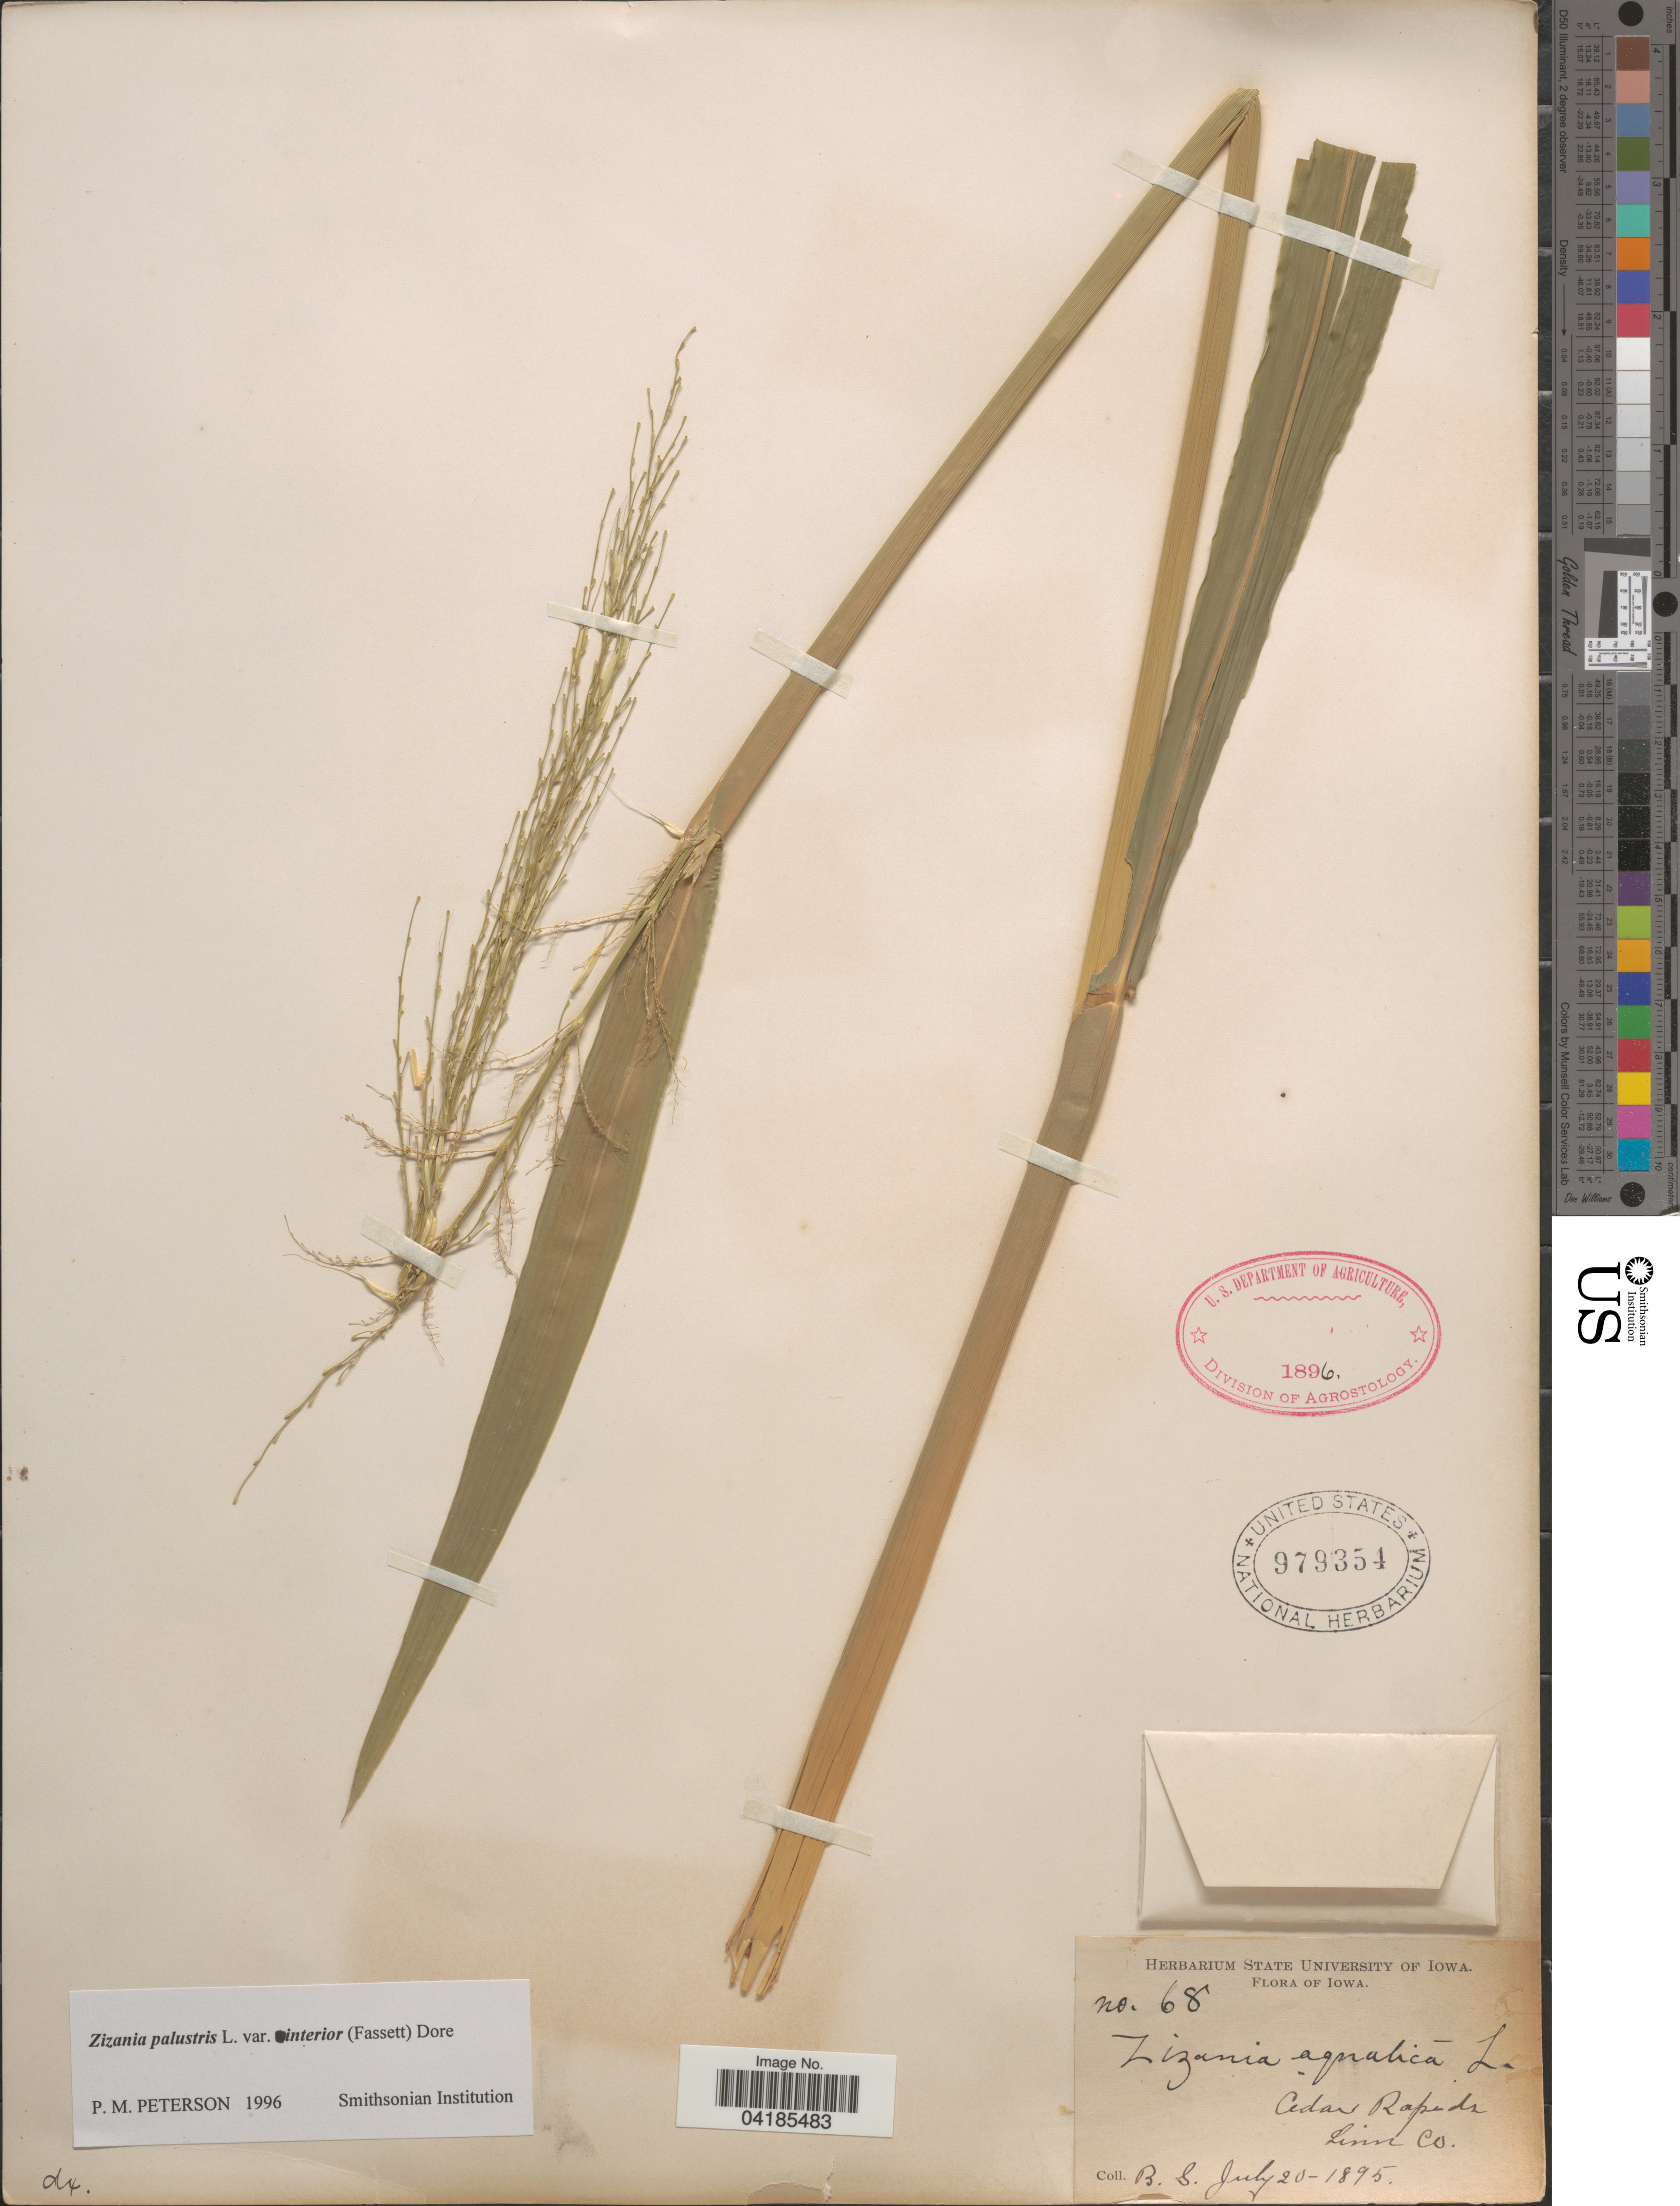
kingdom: Plantae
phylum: Tracheophyta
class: Liliopsida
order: Poales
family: Poaceae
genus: Zizania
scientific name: Zizania palustris var. interior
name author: L.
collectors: B. S.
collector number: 68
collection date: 1895-07-20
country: United States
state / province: Iowa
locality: Cedar Rapids. Linn Co.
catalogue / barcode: US 979354